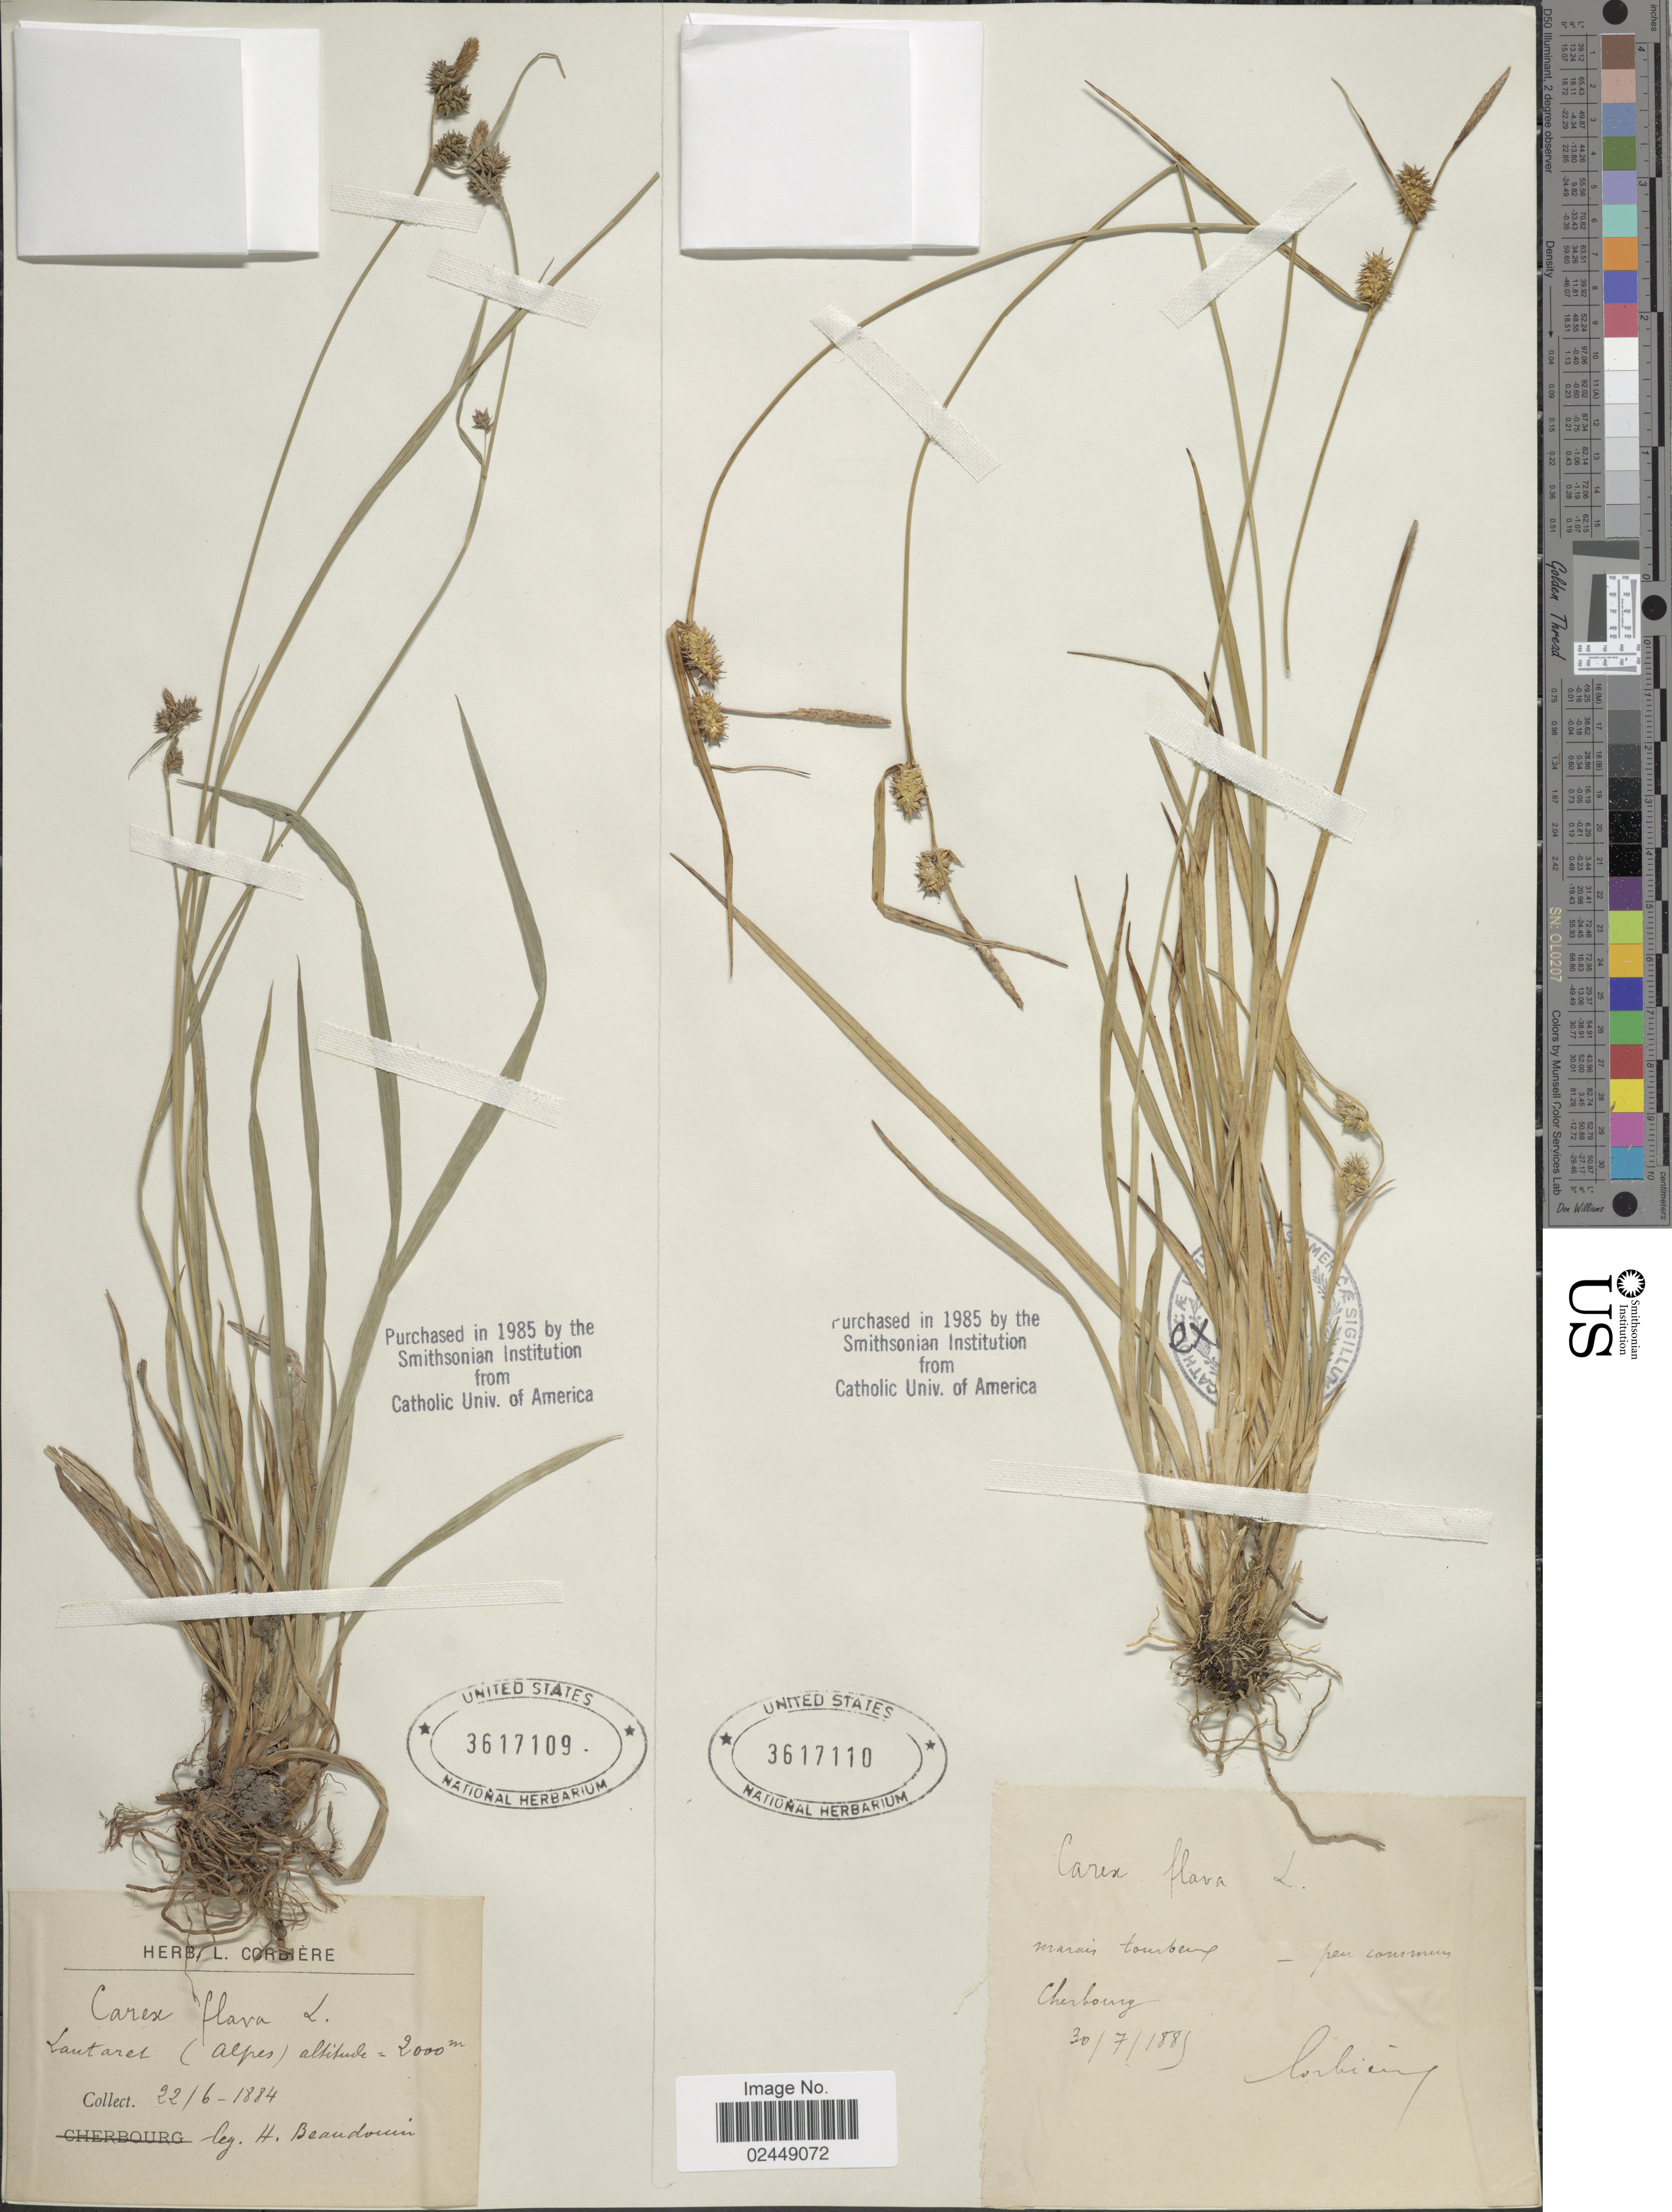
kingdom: Plantae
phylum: Tracheophyta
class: Liliopsida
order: Poales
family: Cyperaceae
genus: Carex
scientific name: Carex flava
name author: L.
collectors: Corbiere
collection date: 1889-07-30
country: France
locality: Marais tourbeaux - pen common, Cherbourg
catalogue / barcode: US 3617110-2